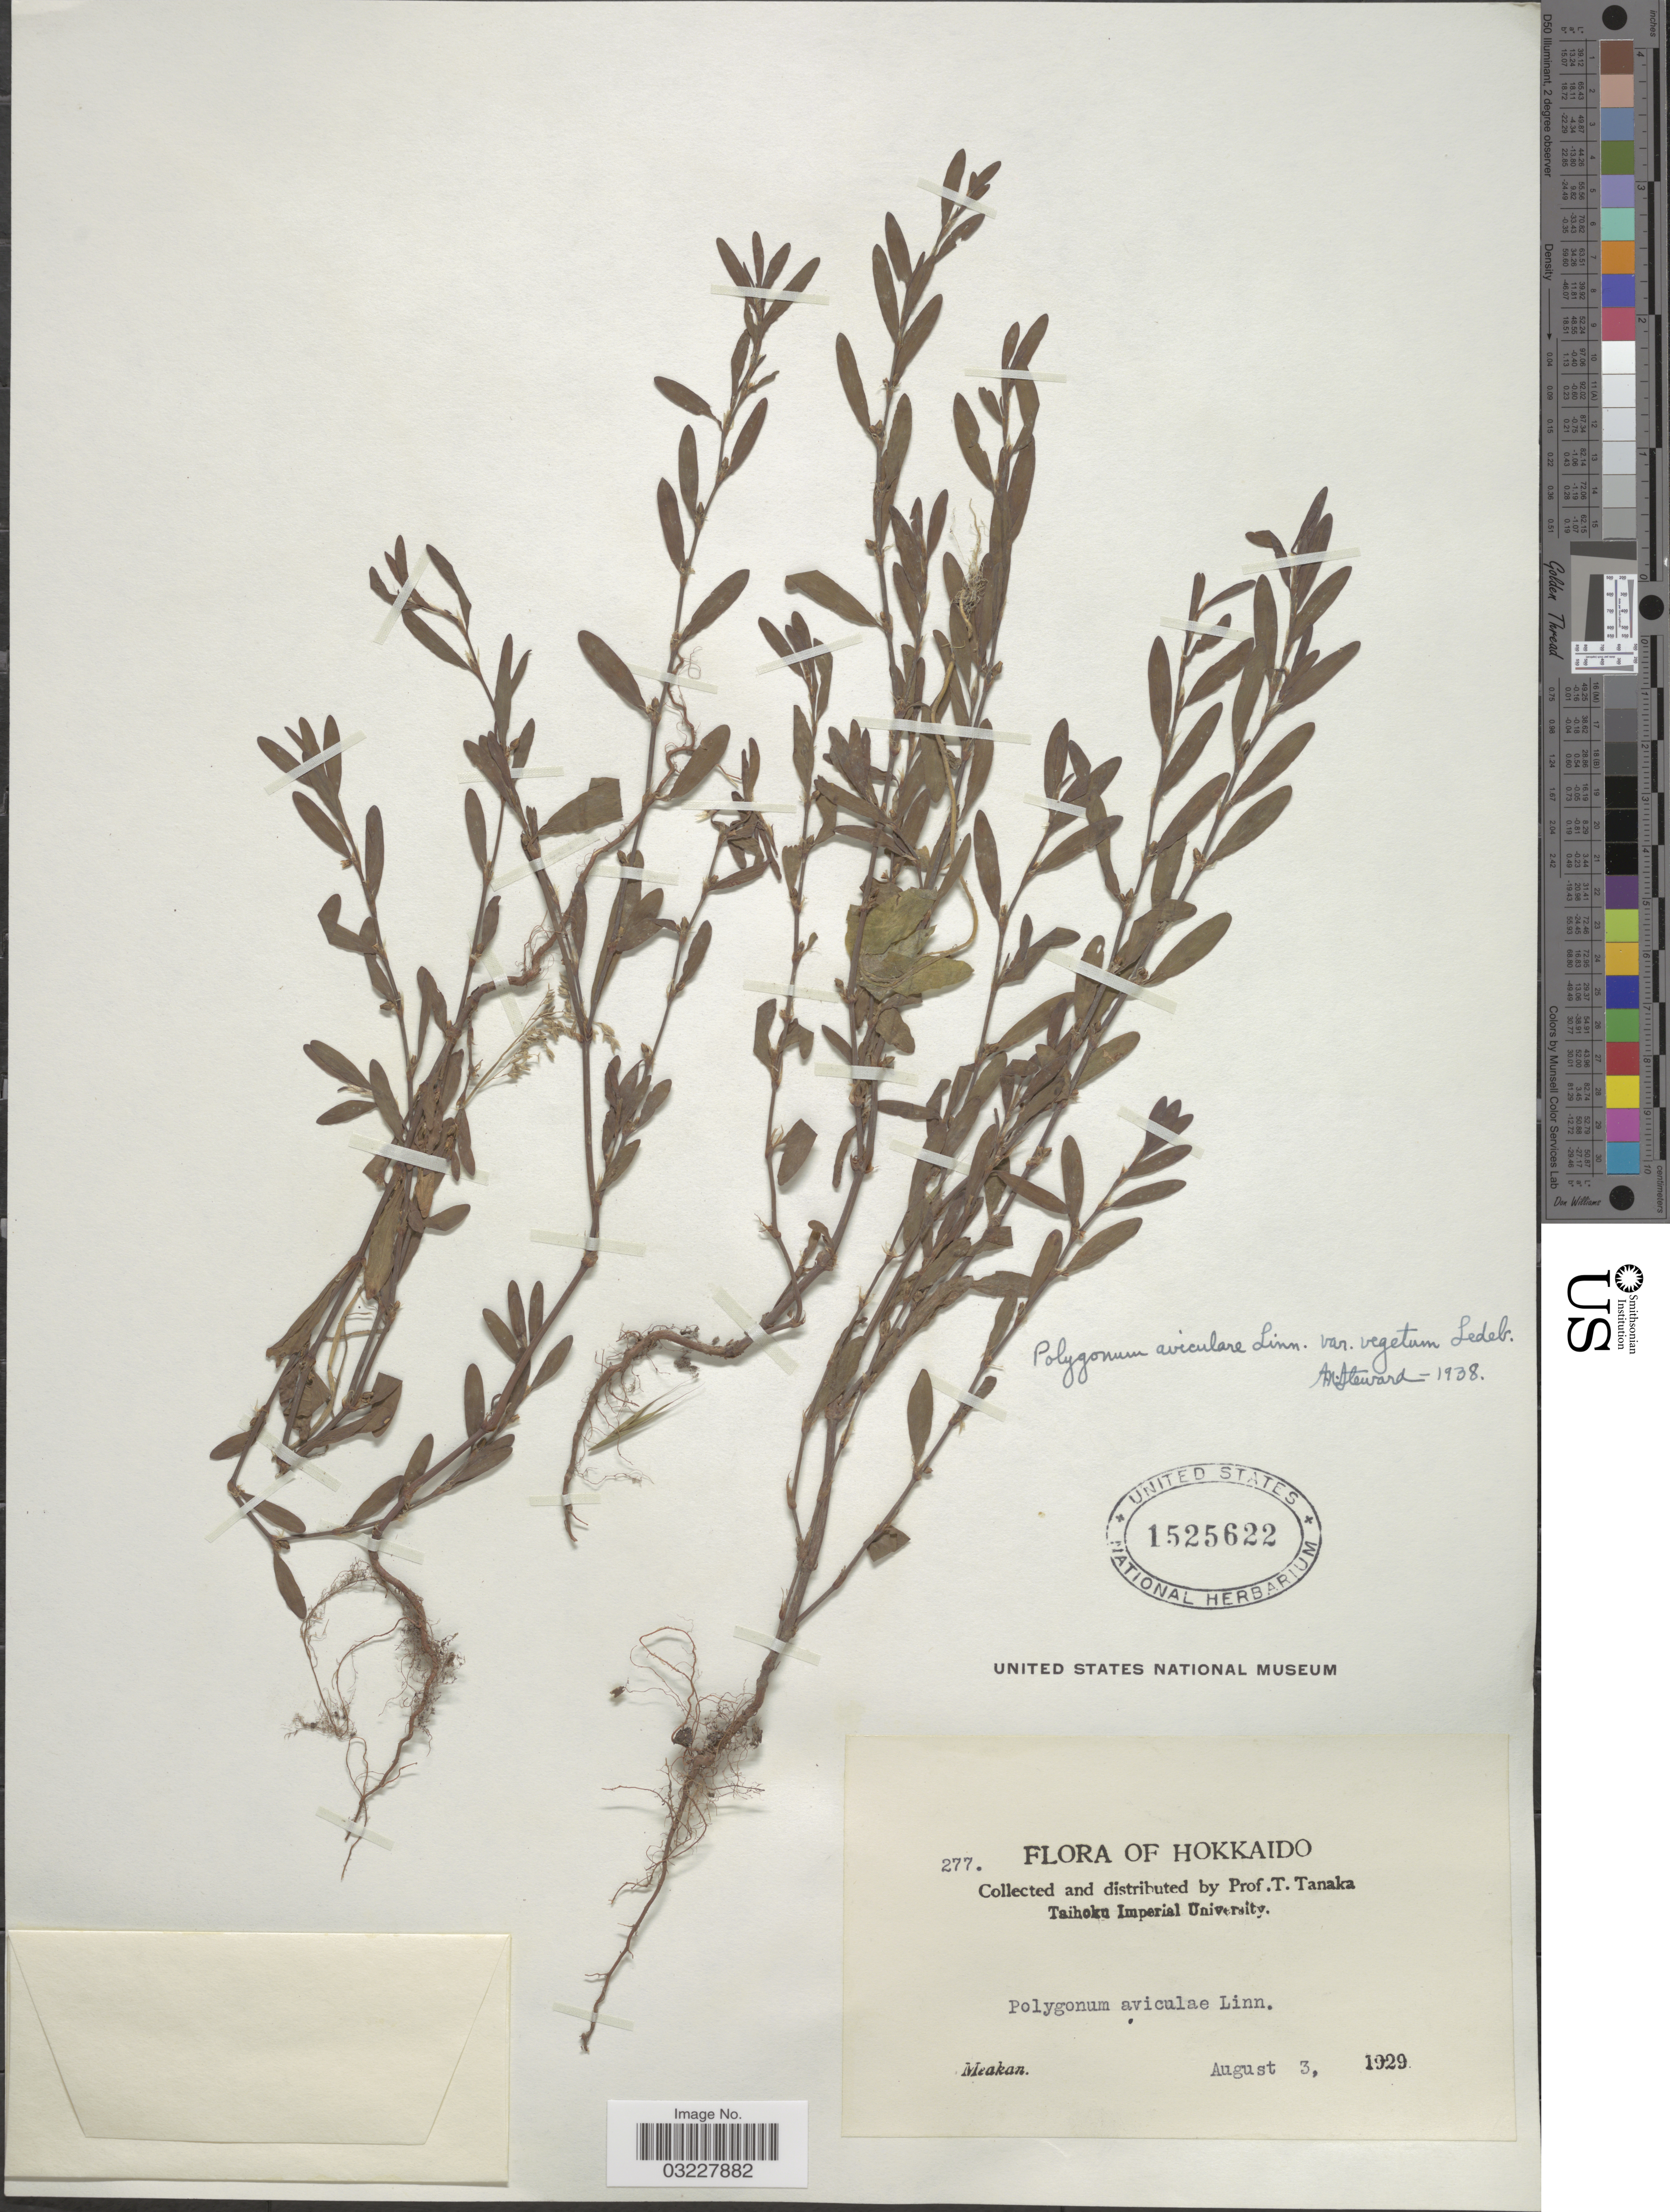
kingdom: Plantae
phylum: Tracheophyta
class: Magnoliopsida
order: Caryophyllales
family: Polygonaceae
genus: Polygonum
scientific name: Polygonum aviculare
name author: L.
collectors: T. Tanaka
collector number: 277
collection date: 1929-08-03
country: Japan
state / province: Hokkaidō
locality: Meakan.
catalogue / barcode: US 1525622